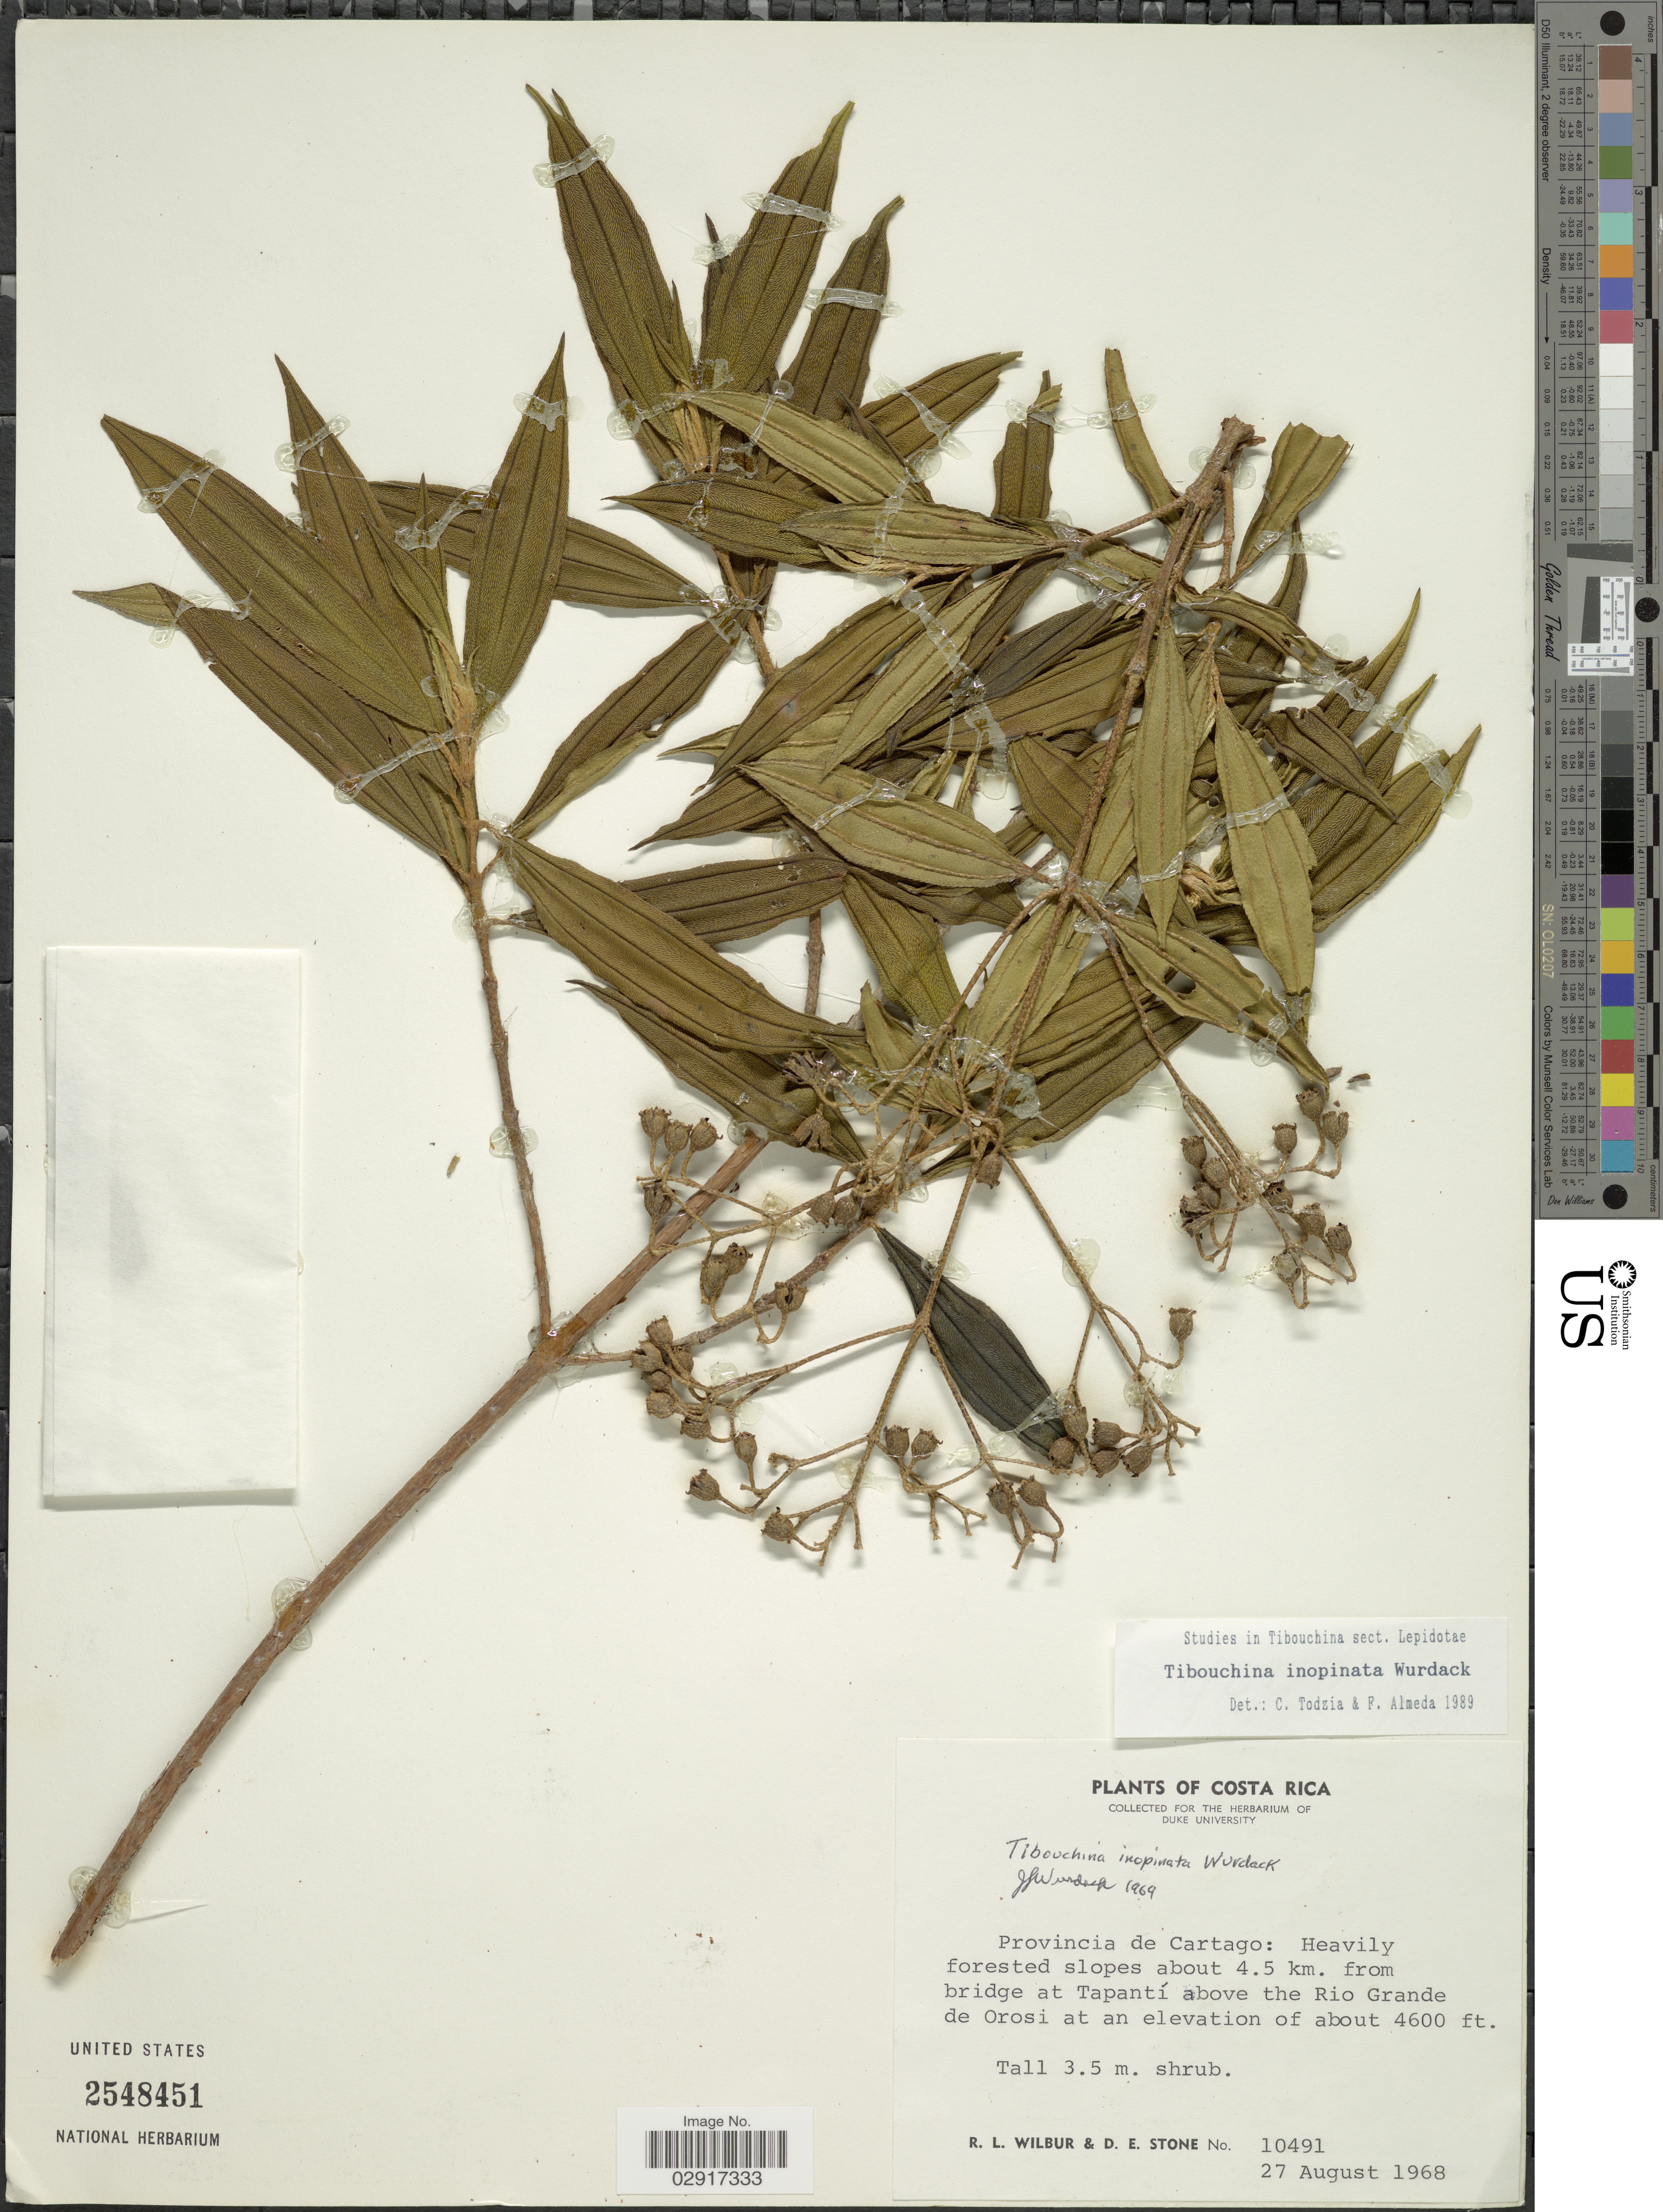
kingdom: Plantae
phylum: Tracheophyta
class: Magnoliopsida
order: Myrtales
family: Melastomataceae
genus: Andesanthus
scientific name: Andesanthus inopinatus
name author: (Wurdack) P.J.F. Guim. & Michelang.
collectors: R. L. Wilbur & D. E. Stone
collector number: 10491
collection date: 1968-08-27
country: Costa Rica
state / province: Cartago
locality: Provincia de Cartago: Heavily forested slopes about 4.5 km. from bridge at Tapantí above the Rio Grande de Orosi.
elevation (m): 1402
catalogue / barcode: US 2548451